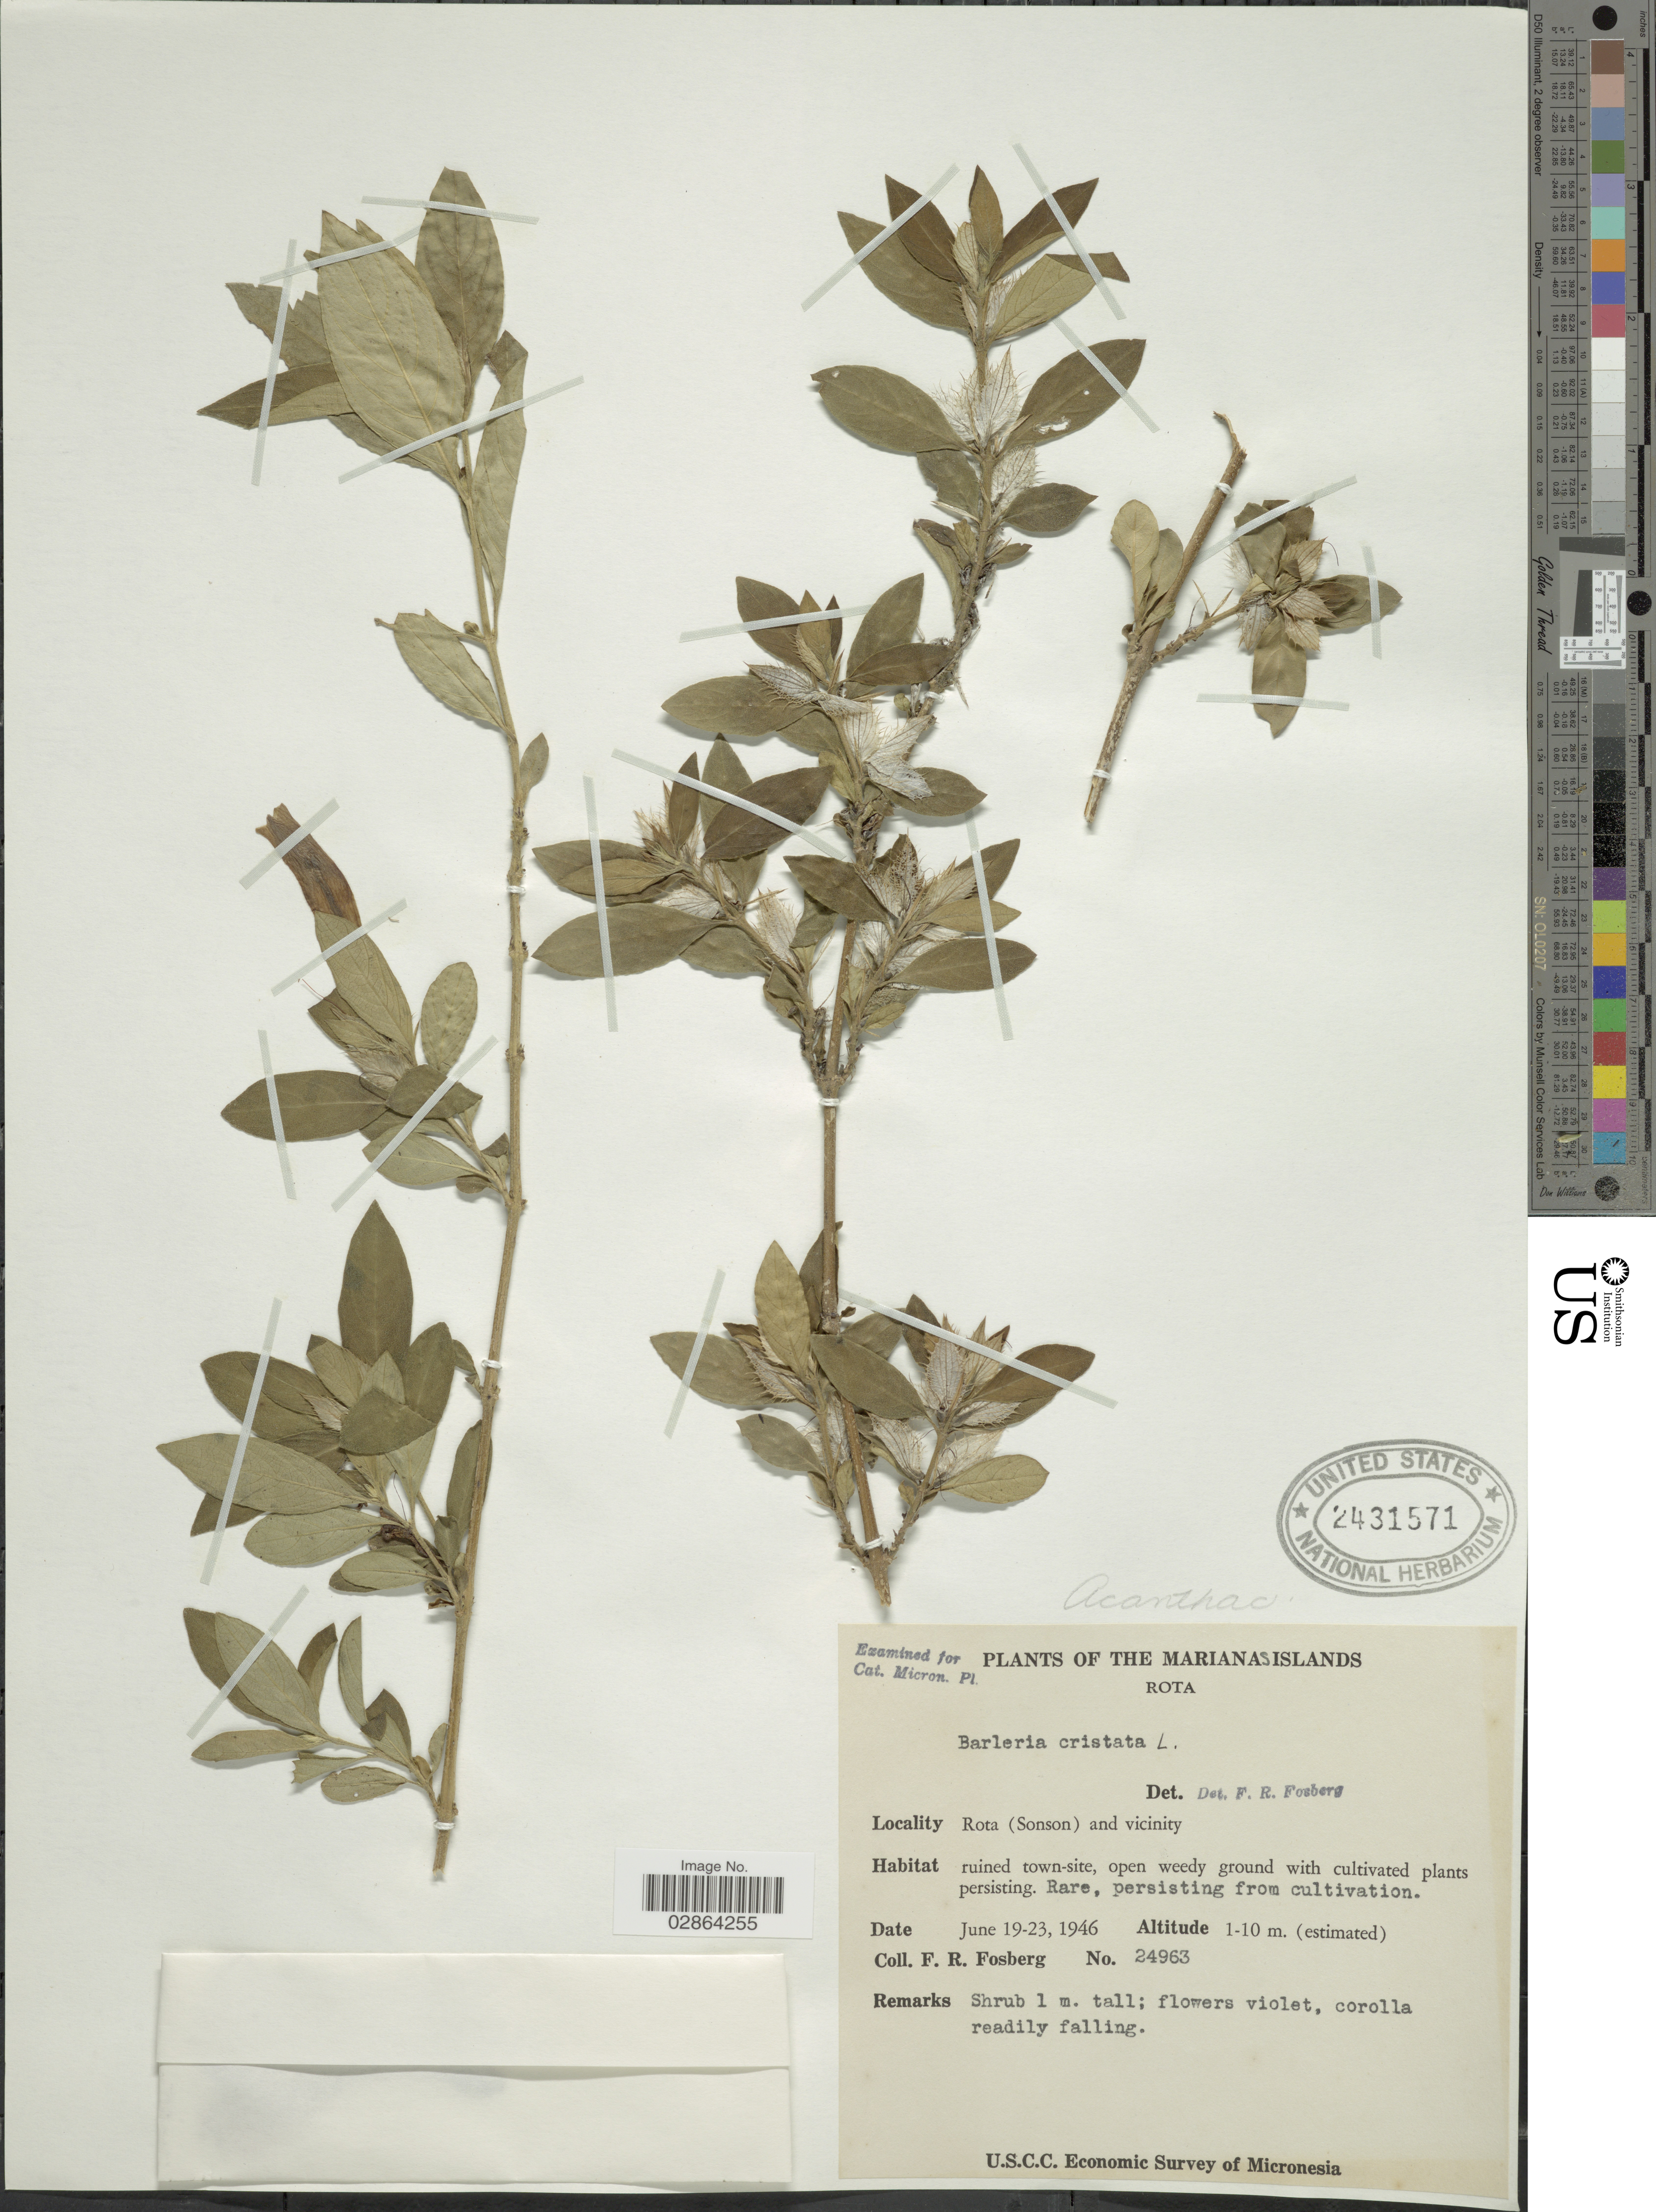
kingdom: Plantae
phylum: Tracheophyta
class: Magnoliopsida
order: Lamiales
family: Acanthaceae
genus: Barleria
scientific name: Barleria cristata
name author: L.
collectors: F. R. Fosberg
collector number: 24963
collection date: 1946-06-19/1946-06-23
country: Northern Mariana Islands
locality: The Marianas Islands, Rota (Sonson) and vicinity.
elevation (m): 1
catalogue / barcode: US 2431571